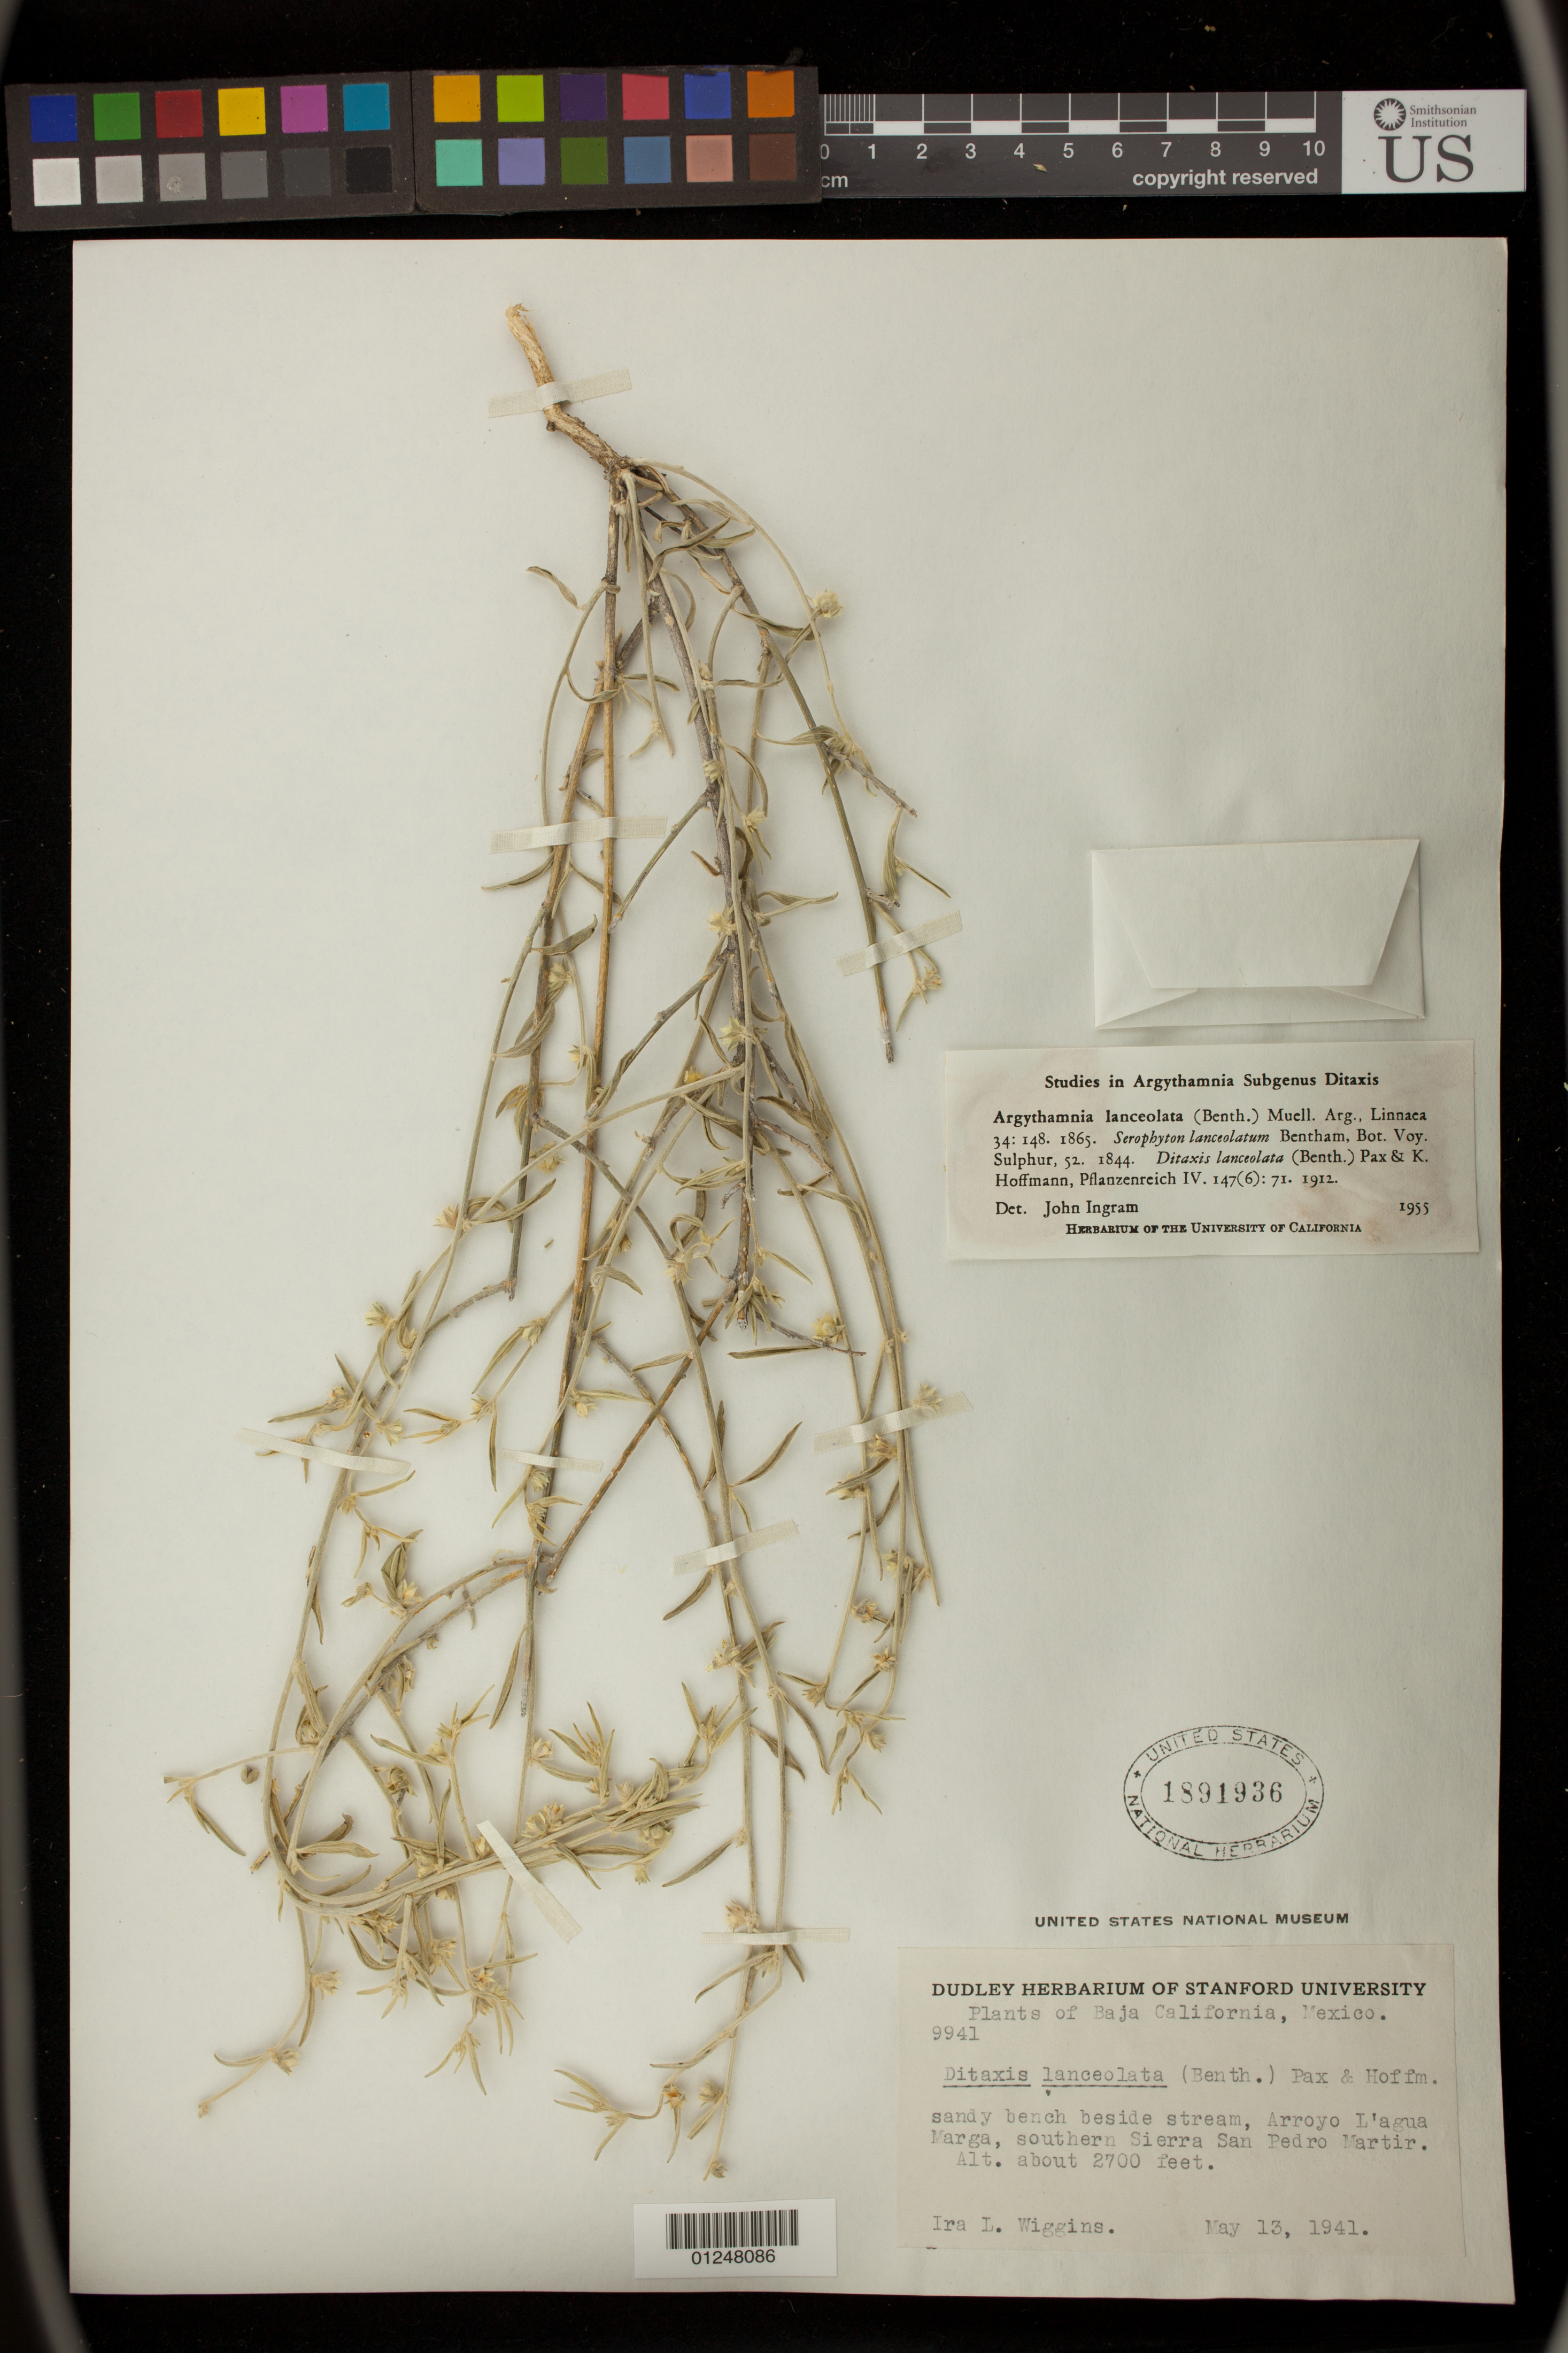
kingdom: Plantae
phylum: Tracheophyta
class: Magnoliopsida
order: Malpighiales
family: Euphorbiaceae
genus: Argythamnia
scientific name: Argythamnia lanceolata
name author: (Benth.) Müll. Arg.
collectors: I. L. Wiggins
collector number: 9941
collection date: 1941-05-13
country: Mexico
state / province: Baja California Sur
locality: sandy beach, beside stream, Arroyo l'Agua Marga, southern Sierra San Pedro Martir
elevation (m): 823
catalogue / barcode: US 1891936